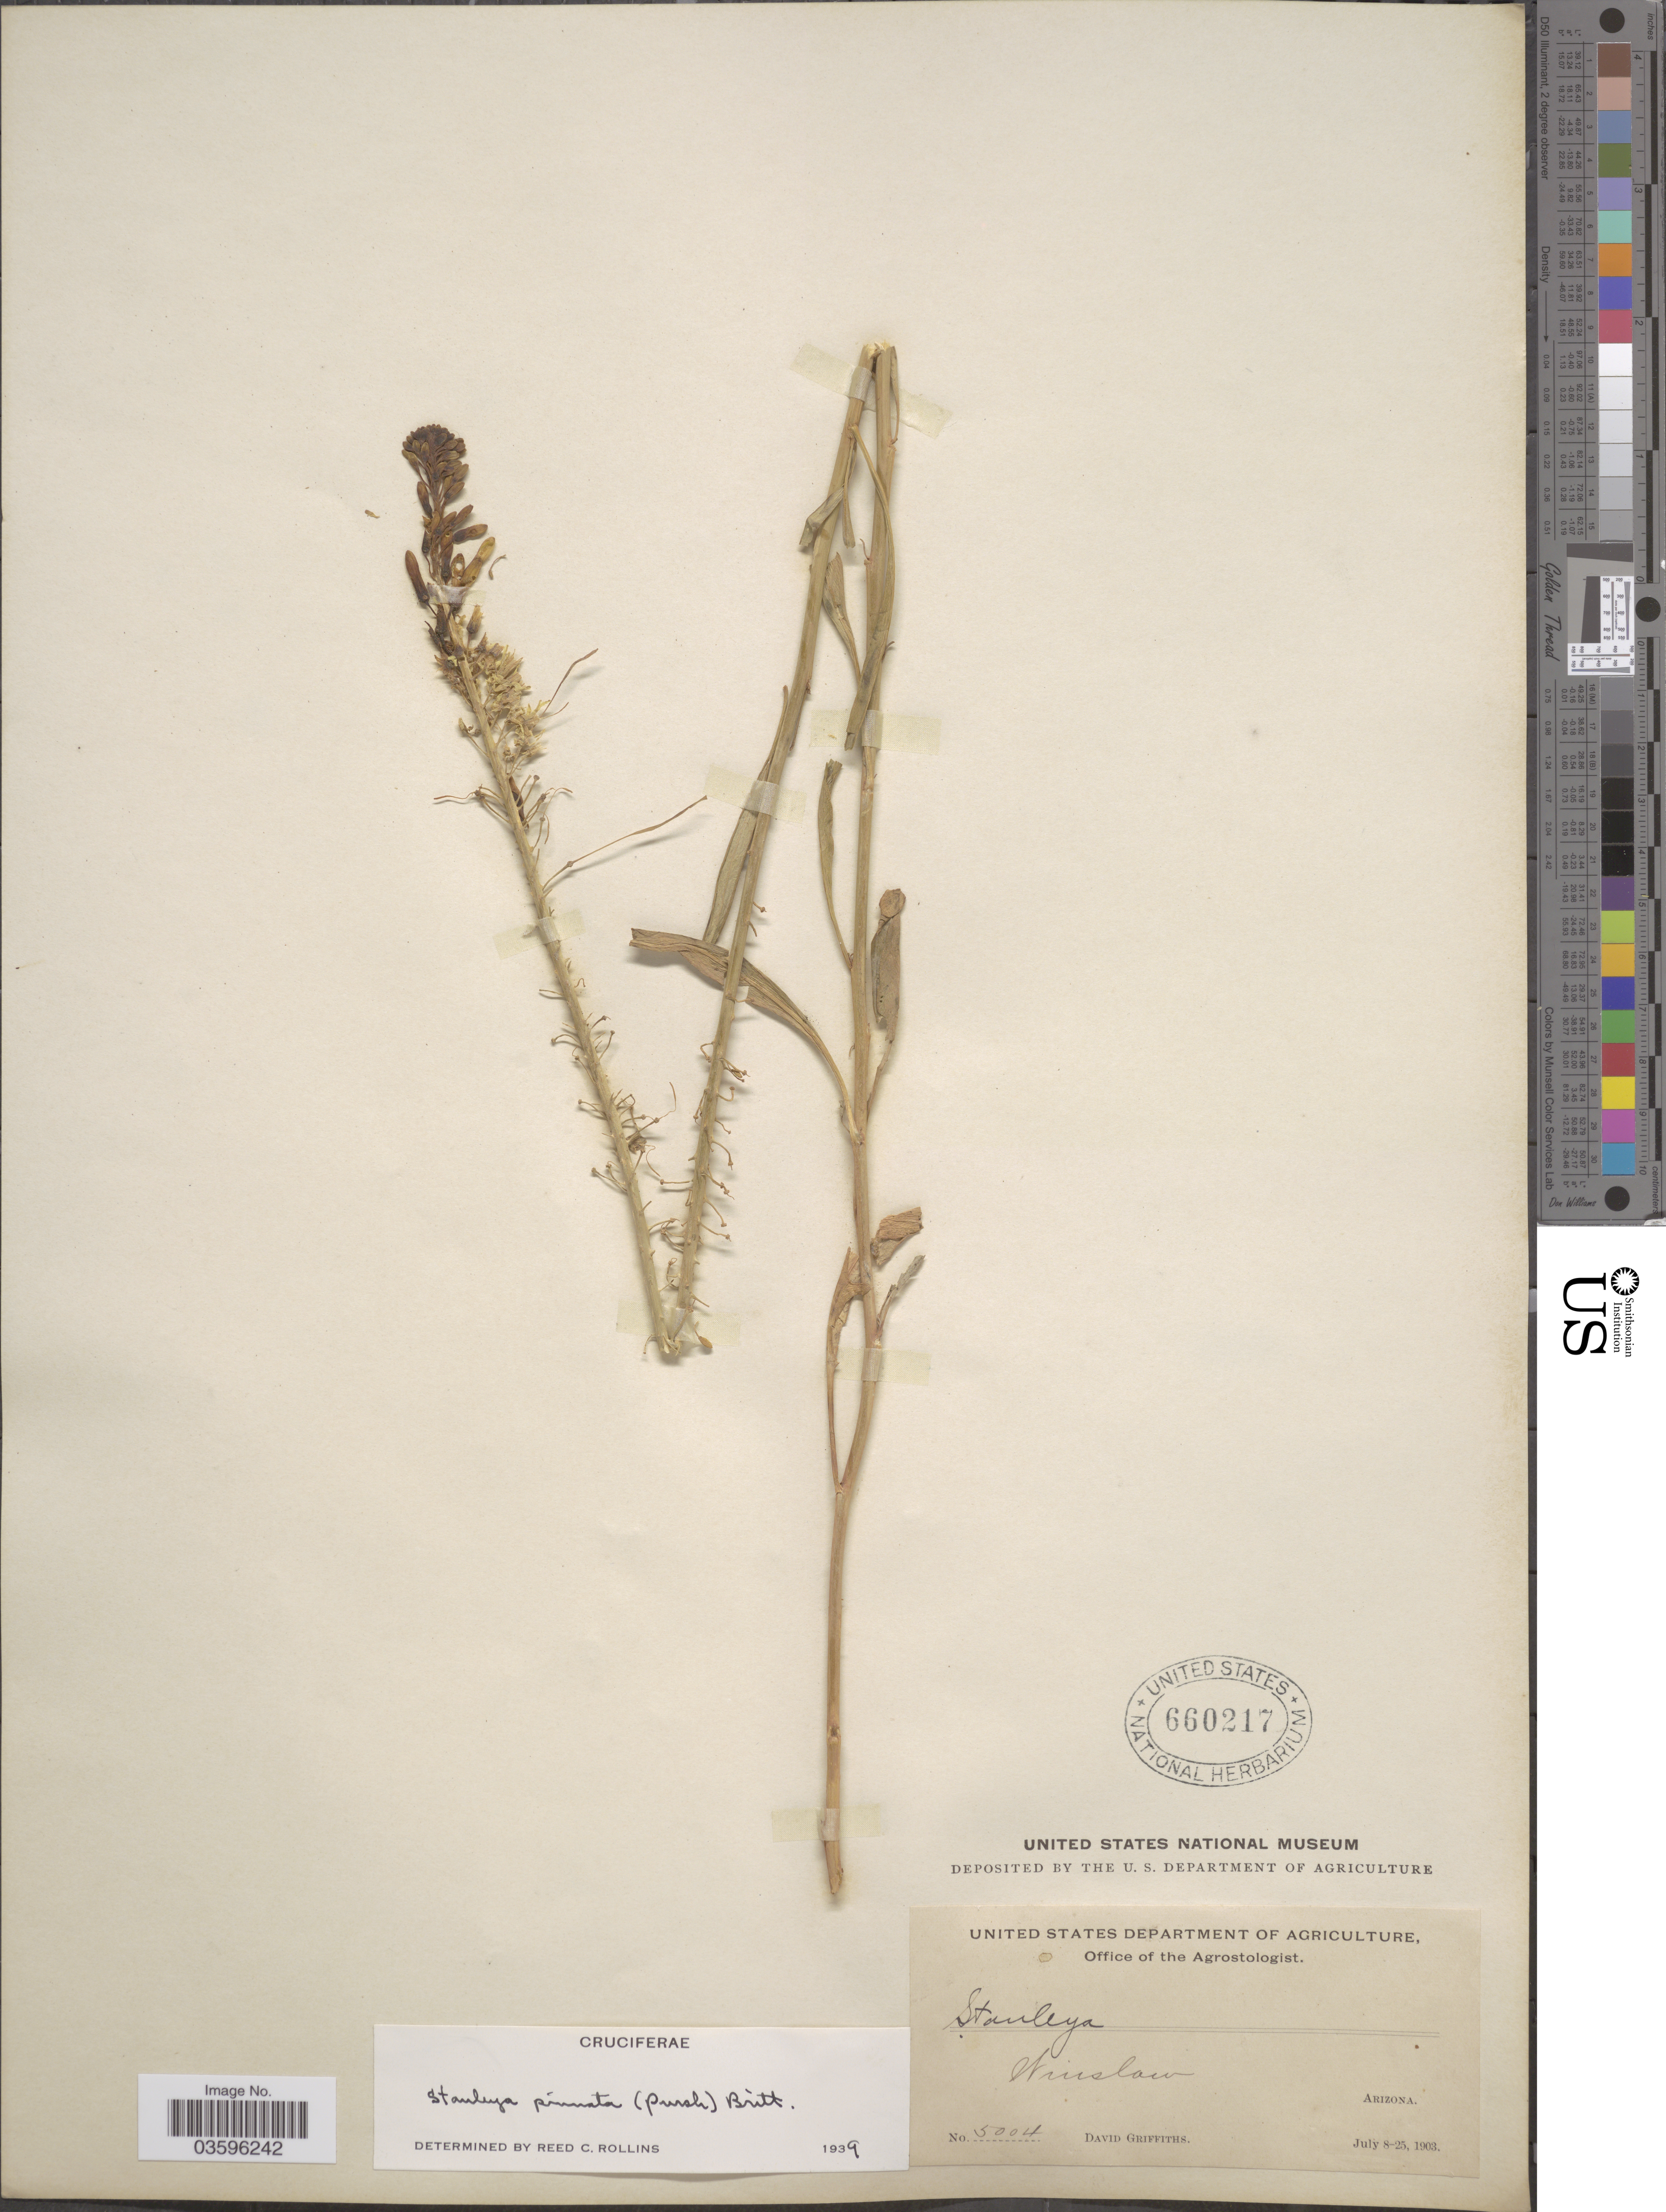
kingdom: Plantae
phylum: Tracheophyta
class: Magnoliopsida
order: Brassicales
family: Brassicaceae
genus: Stanleya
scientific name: Stanleya pinnata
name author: (Pursh) Britton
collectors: D. Griffiths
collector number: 5004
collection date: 1903-07-08/1903-07-25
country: United States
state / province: Arizona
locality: Winslow.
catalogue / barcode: US 660217